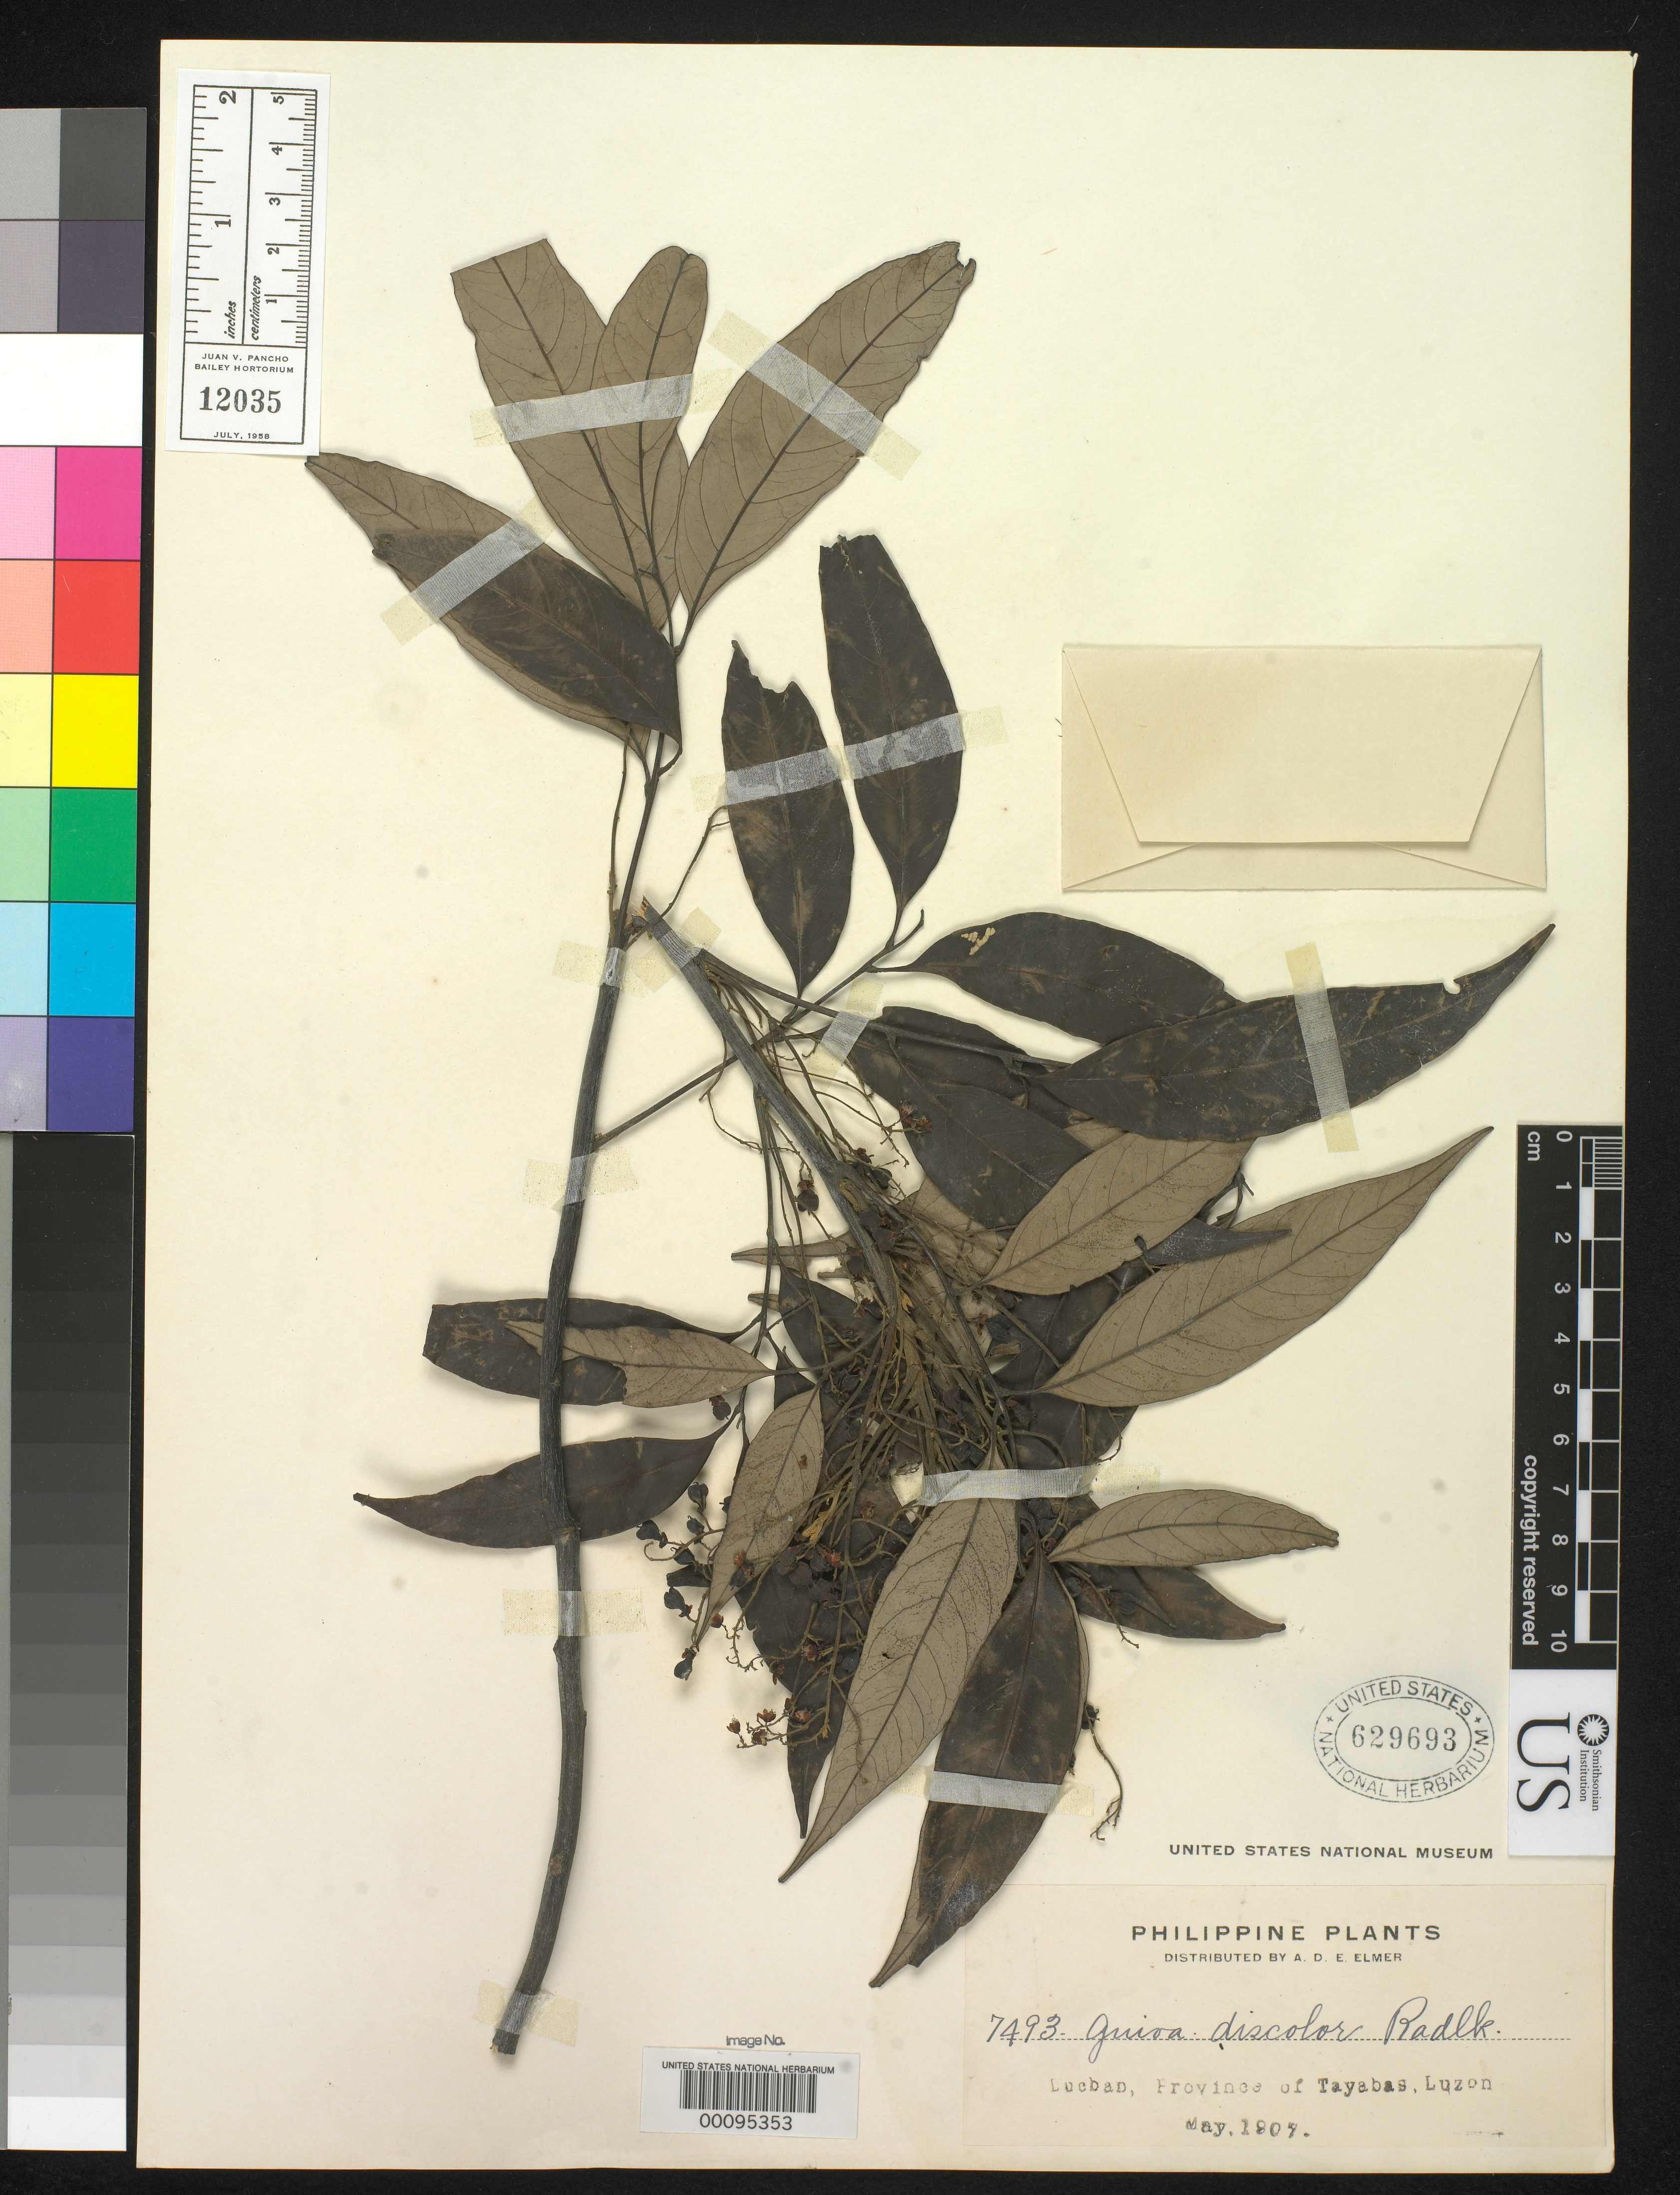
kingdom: Plantae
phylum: Tracheophyta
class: Magnoliopsida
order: Sapindales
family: Sapindaceae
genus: Guioa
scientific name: Guioa discolor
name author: Radlk. in Elmer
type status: Isosyntype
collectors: A. D. E. Elmer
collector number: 7493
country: Philippines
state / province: Calabarzon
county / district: Quezon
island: Luzon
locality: Lucban, Province of Tayabas, Luzon.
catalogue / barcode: US 629693